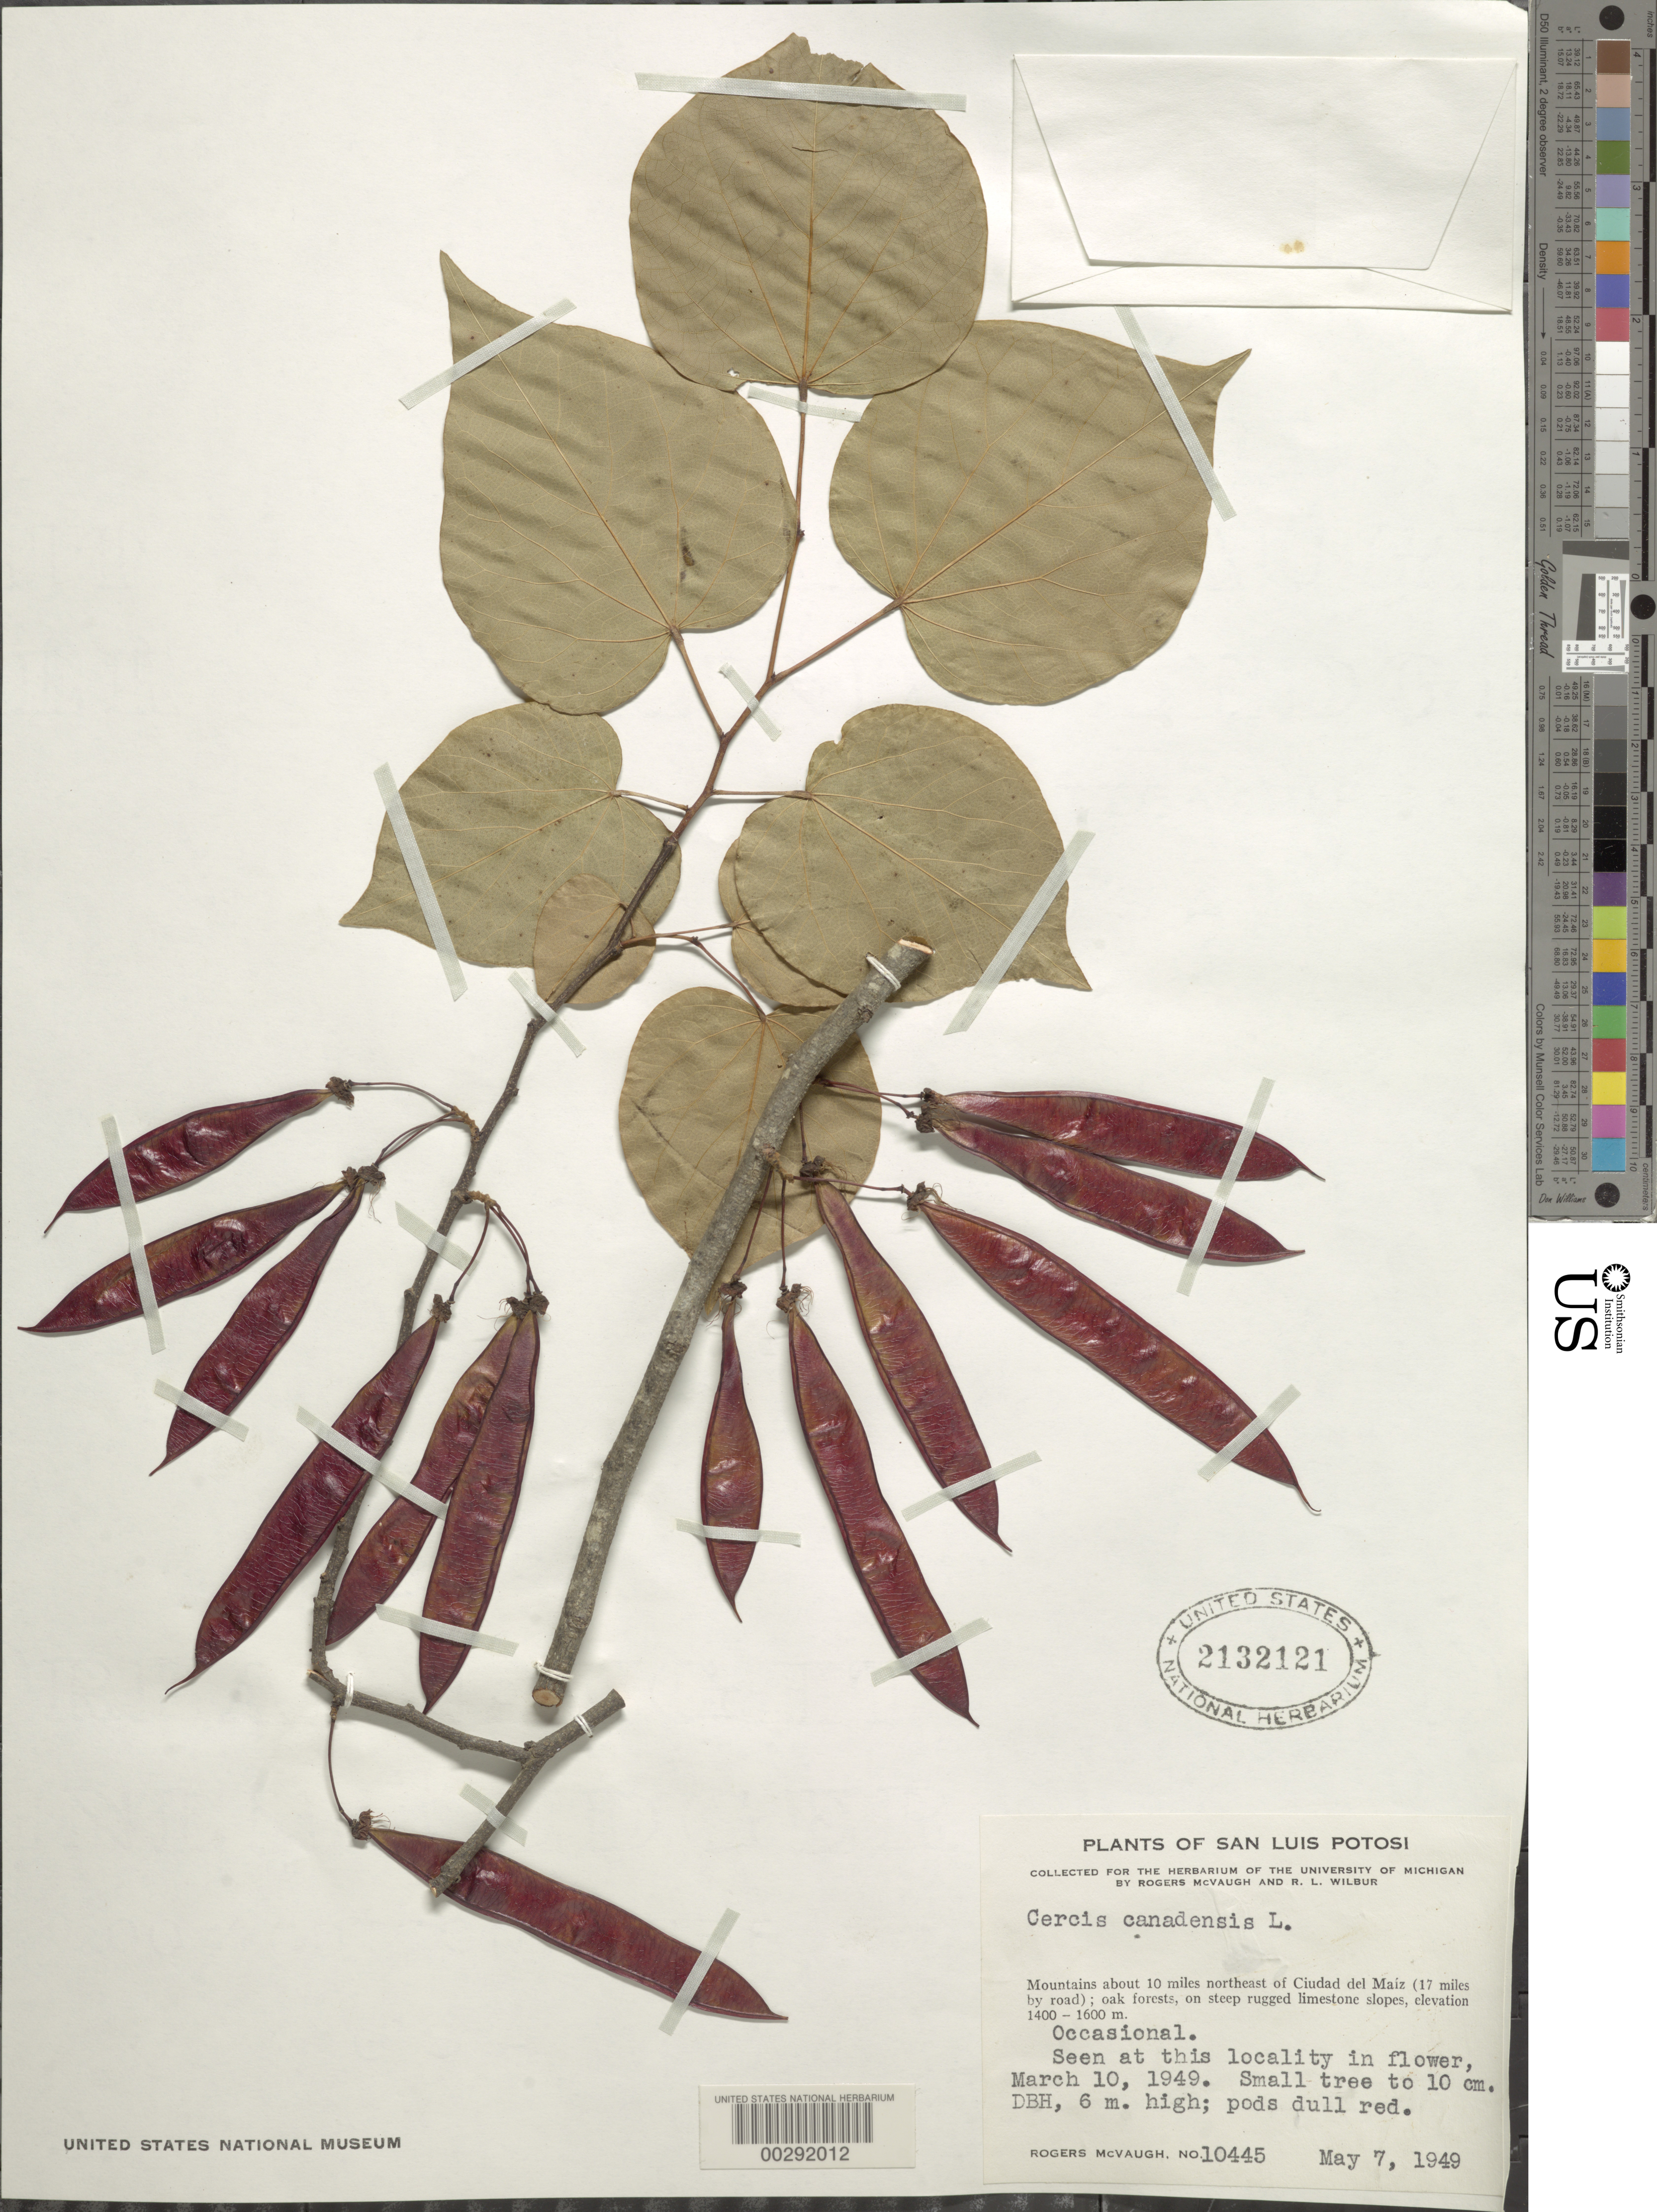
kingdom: Plantae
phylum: Tracheophyta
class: Magnoliopsida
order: Fabales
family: Fabaceae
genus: Cercis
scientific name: Cercis canadensis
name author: L.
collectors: R. McVaugh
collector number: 10445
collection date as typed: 07 May 1949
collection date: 1949-05-07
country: Mexico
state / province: San Luis Potosí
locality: About 10 mi NE of Ciudad del Maiz (17 mi by road)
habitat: Forests, on steep rugged limestone slopes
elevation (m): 1400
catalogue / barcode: US 2132121